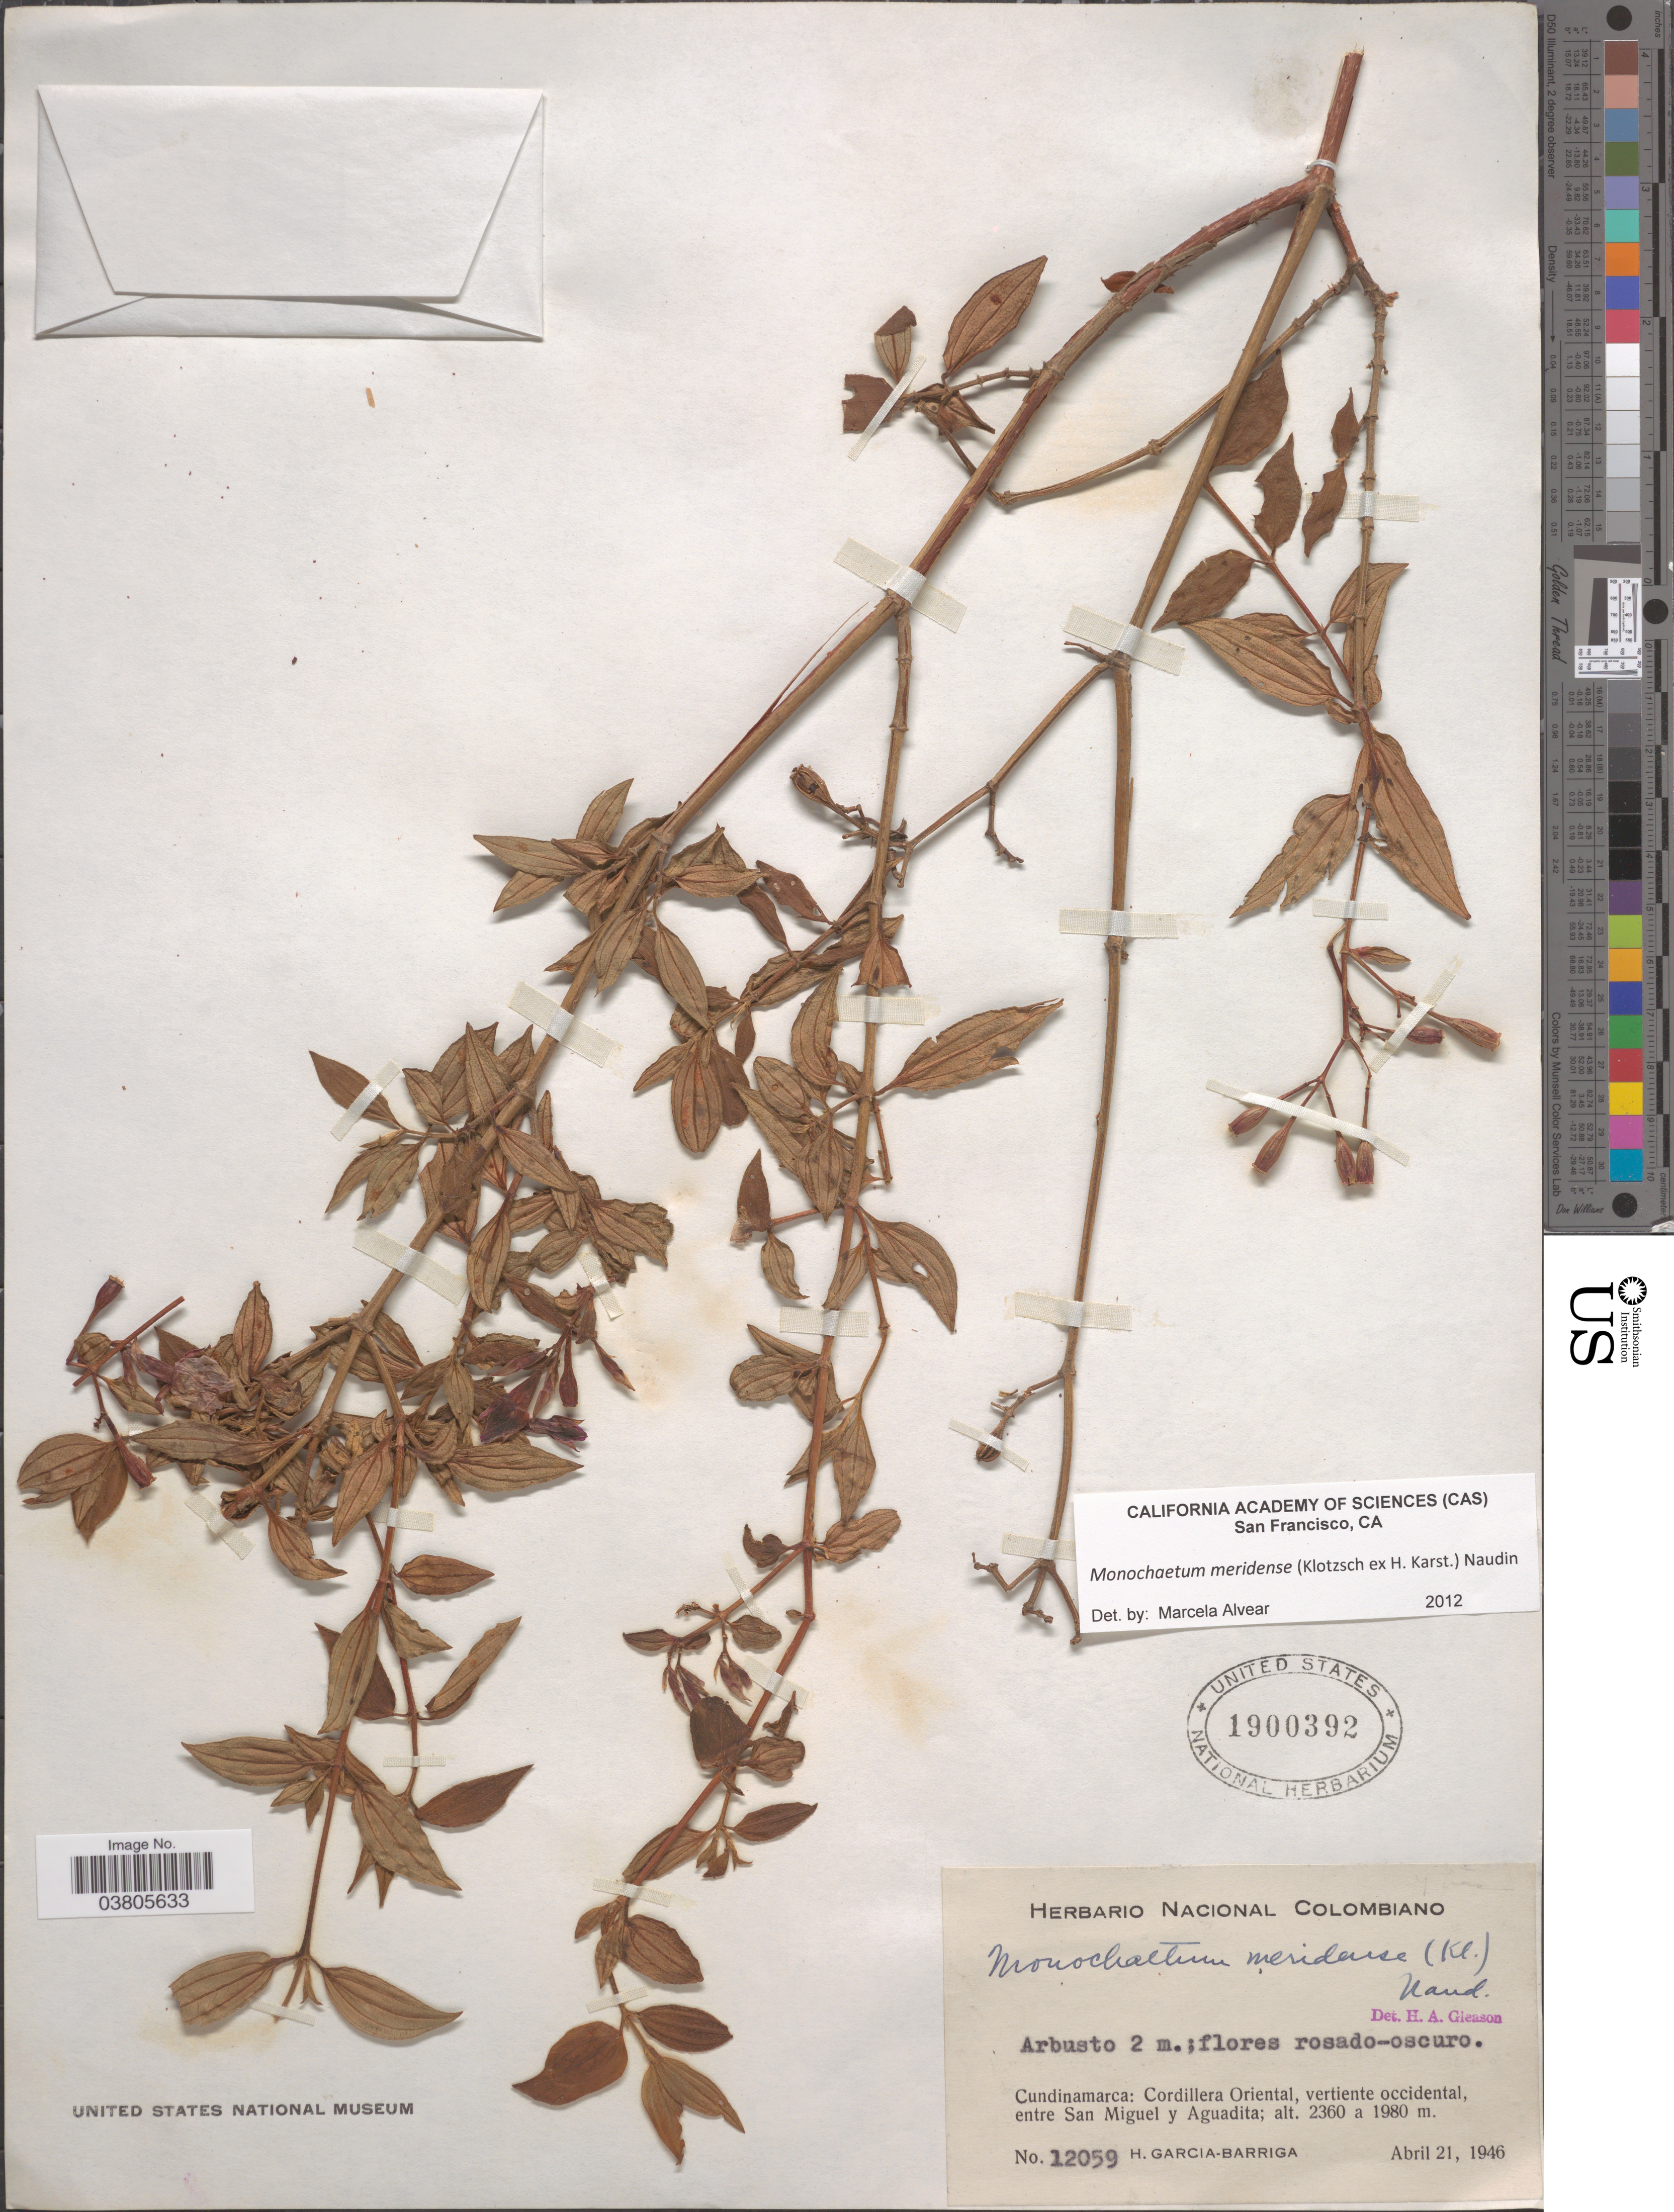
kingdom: Plantae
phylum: Tracheophyta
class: Magnoliopsida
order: Myrtales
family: Melastomataceae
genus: Monochaetum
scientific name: Monochaetum meridense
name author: (H. Karst.) Naudin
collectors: H. García Barriga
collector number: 12059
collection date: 1946-04-21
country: Colombia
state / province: Cundinamarca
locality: Cordillera Oriental, vertiente occidental, entre San Miguel y Aguadita.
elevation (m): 1980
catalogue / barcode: US 1900392